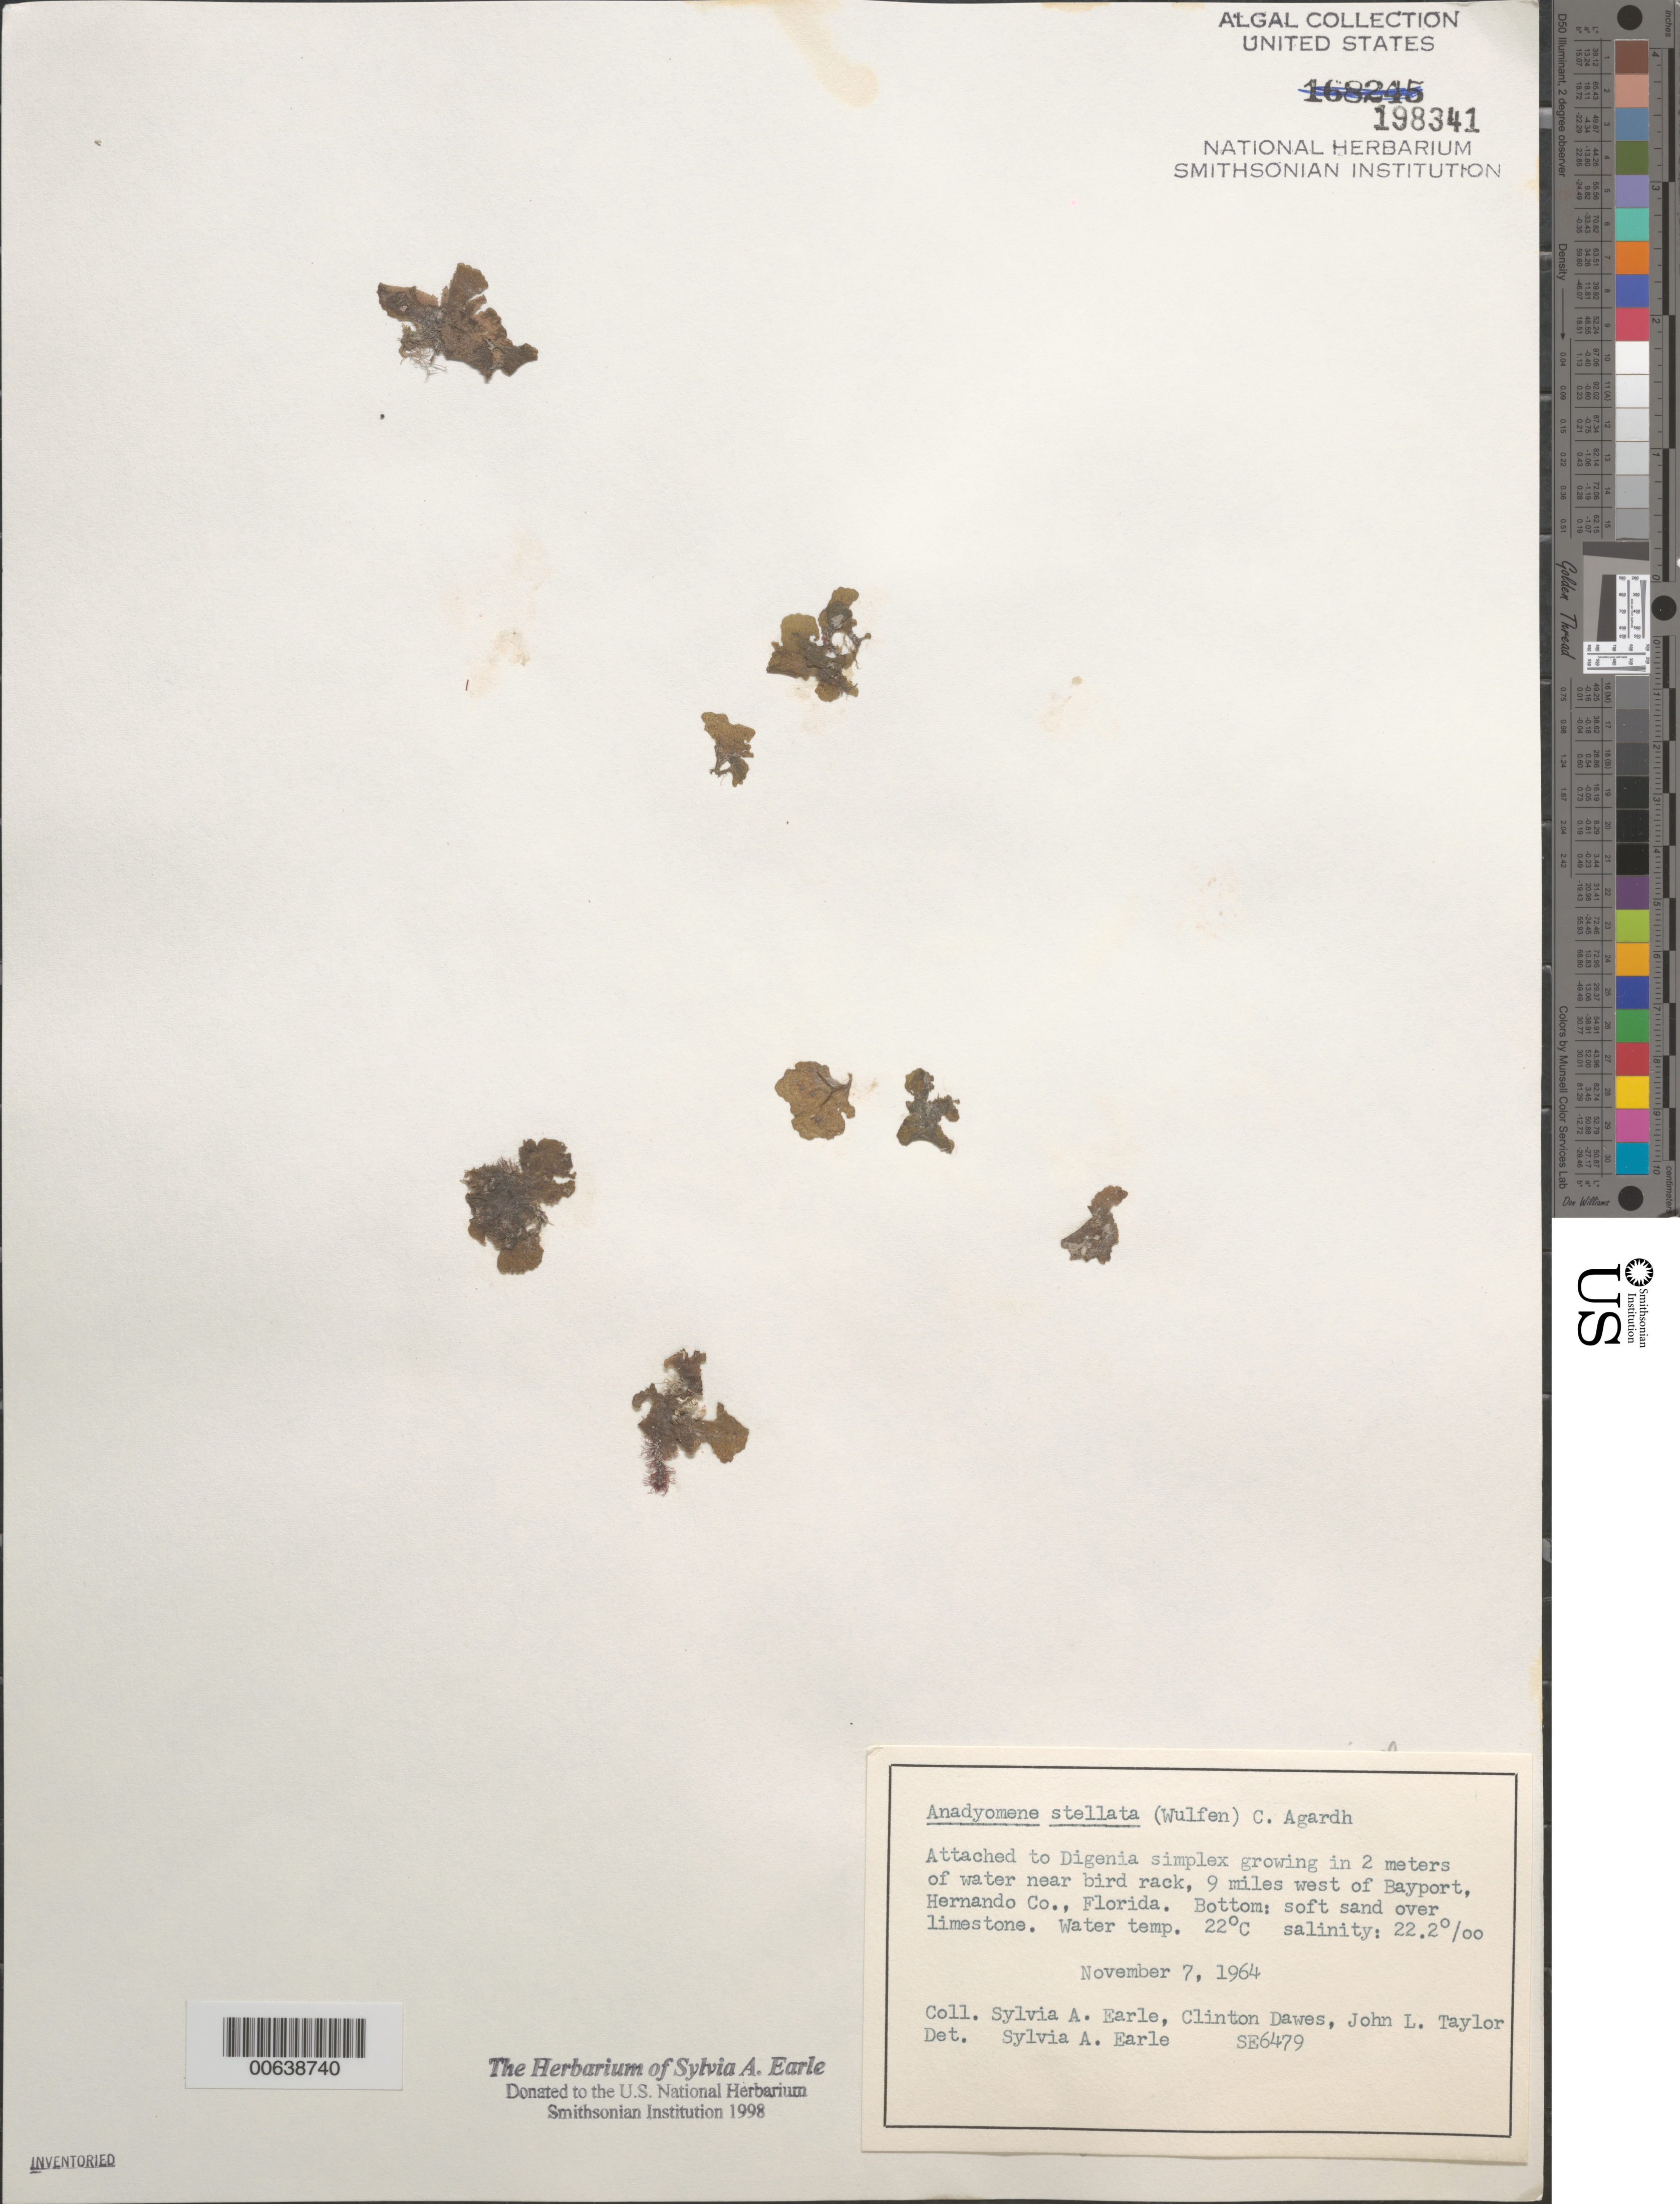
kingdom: Plantae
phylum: Chlorophyta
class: Ulvophyceae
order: Cladophorales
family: Anadyomenaceae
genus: Anadyomene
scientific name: Anadyomene stellata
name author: (Wulfen) C. Agardh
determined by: Earle, S. A.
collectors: S. A. Earle, C. Dawes & J. L. Taylor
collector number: SE 6479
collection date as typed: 07 Nov 1964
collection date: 1964-11-07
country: United States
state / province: Florida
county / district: Hernando County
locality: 9 miles west of Bayport, near bird rack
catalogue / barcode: US 198341